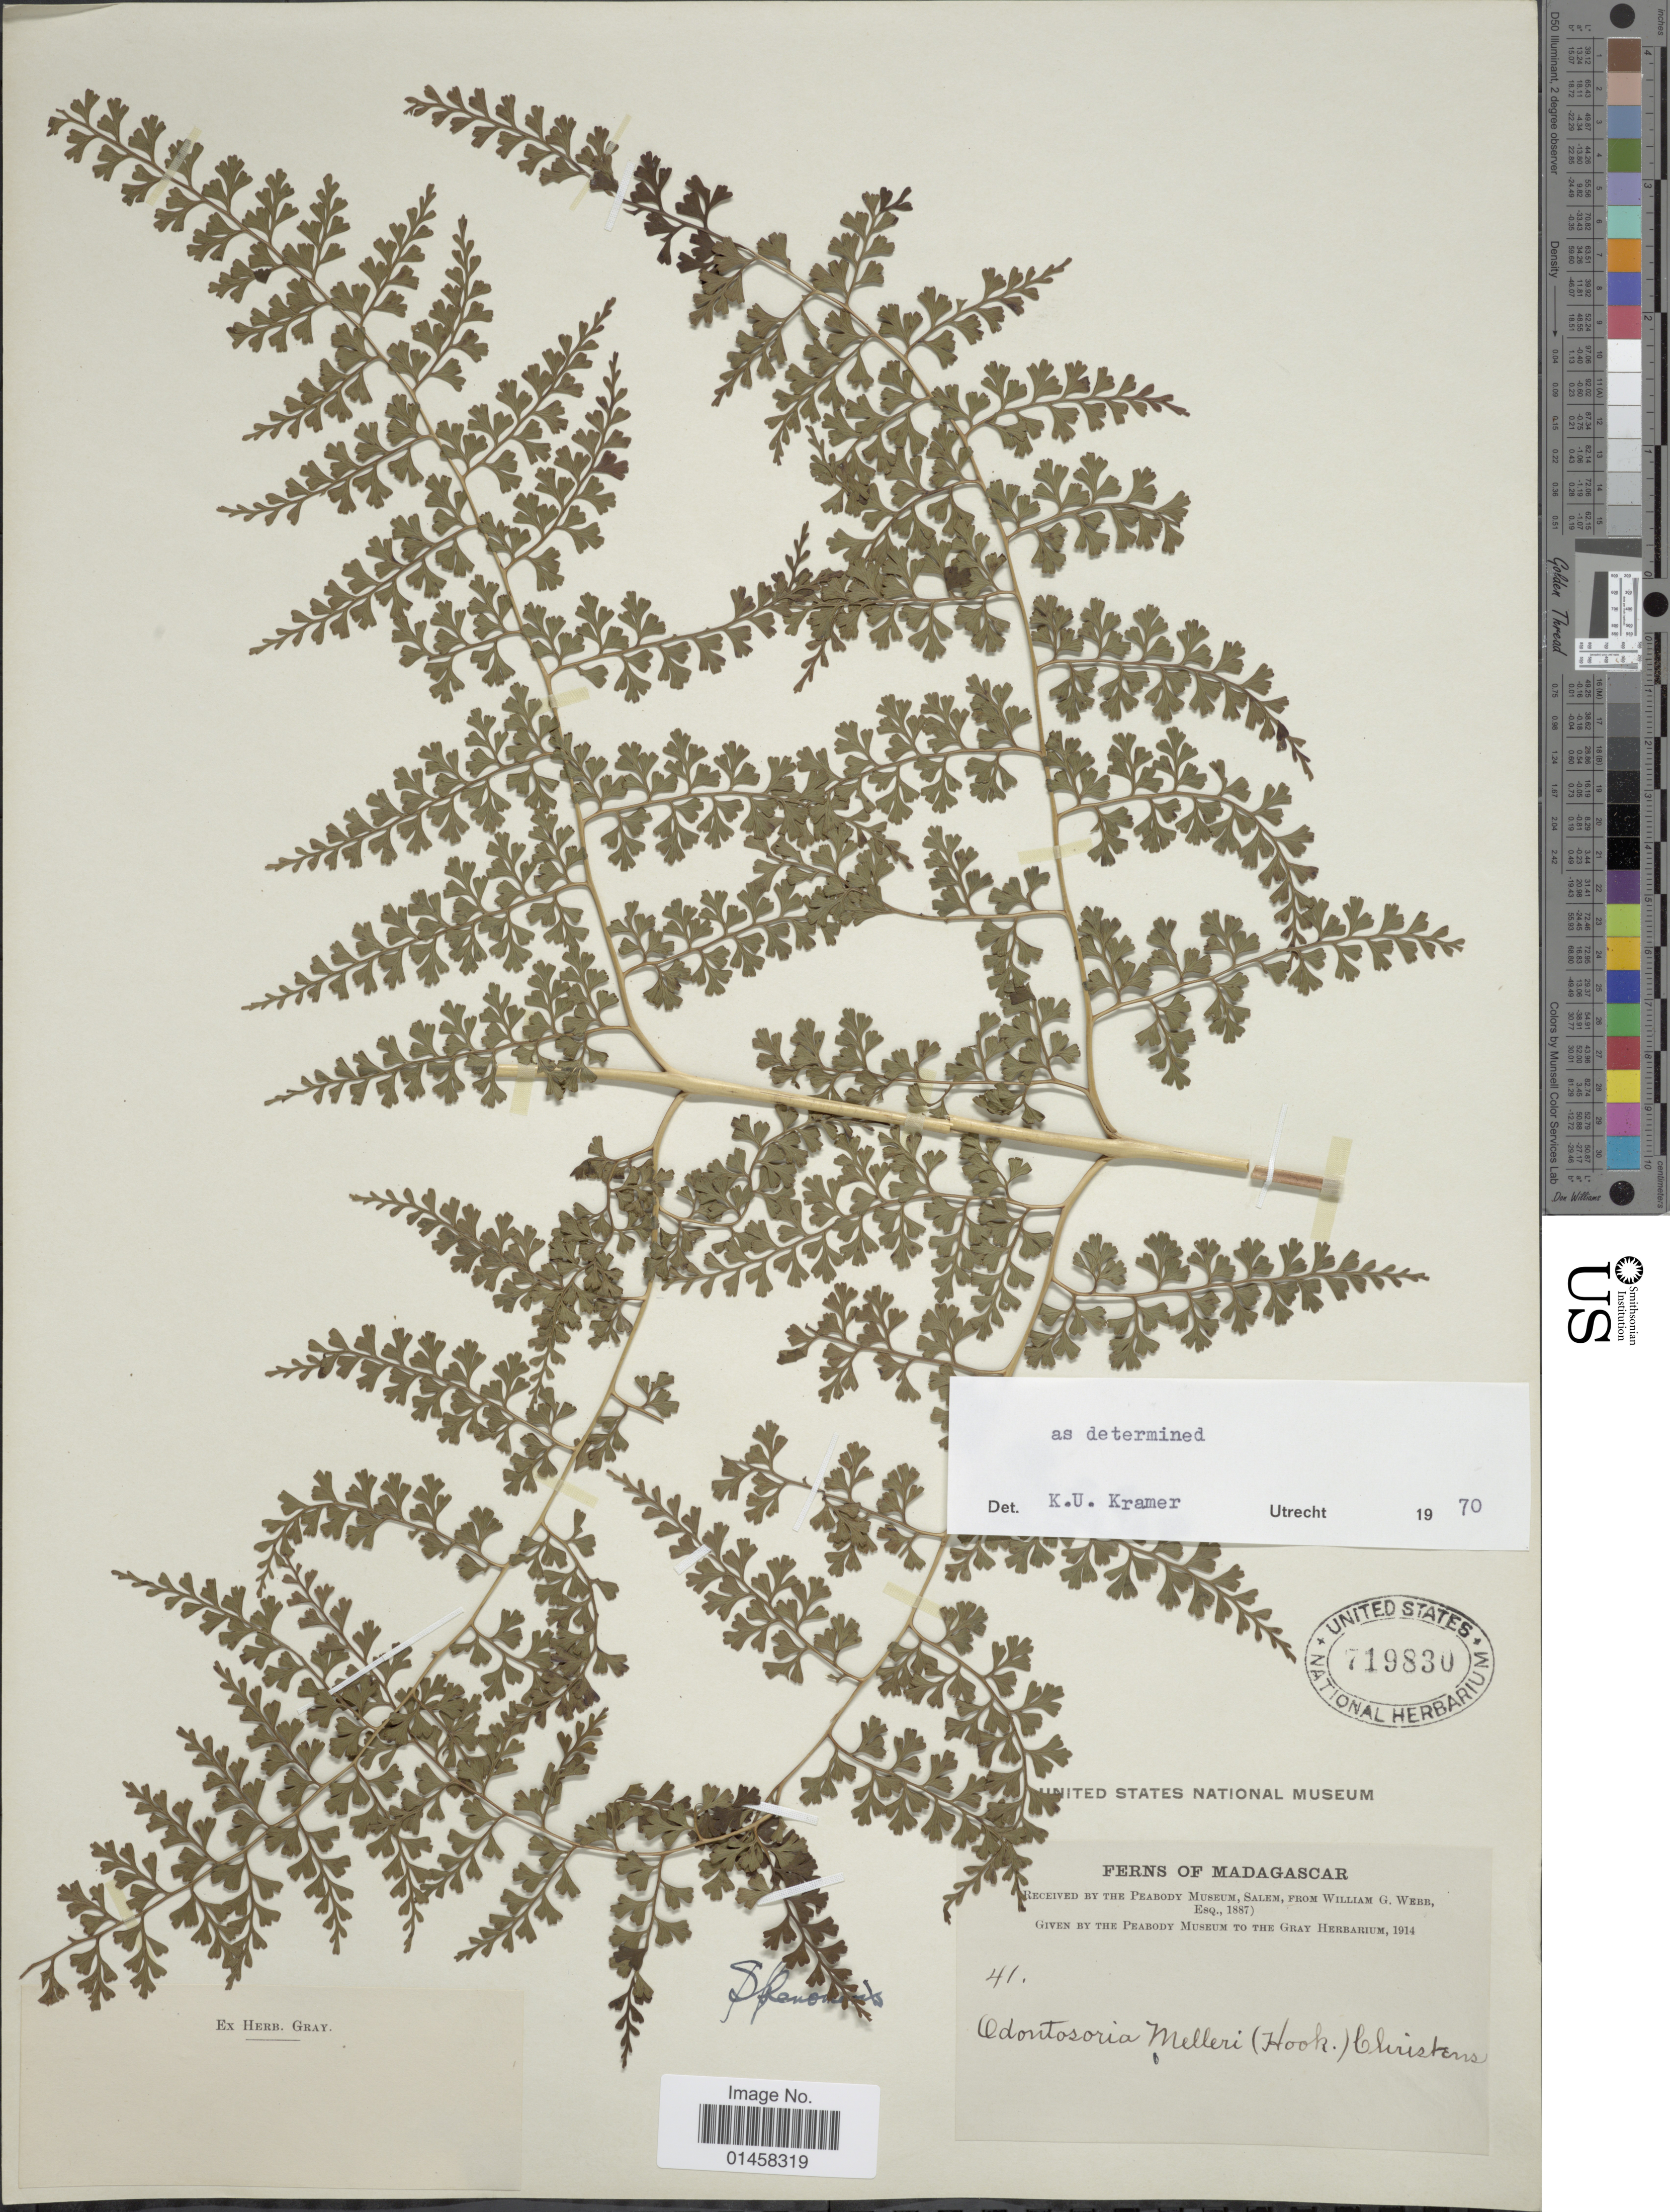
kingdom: Plantae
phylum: Tracheophyta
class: Polypodiopsida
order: Polypodiales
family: Lindsaeaceae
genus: Sphenomeris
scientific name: Sphenomeris melleri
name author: (Hook.) C. Chr.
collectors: W. Webb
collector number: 41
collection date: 1887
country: Madagascar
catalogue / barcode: US 719830